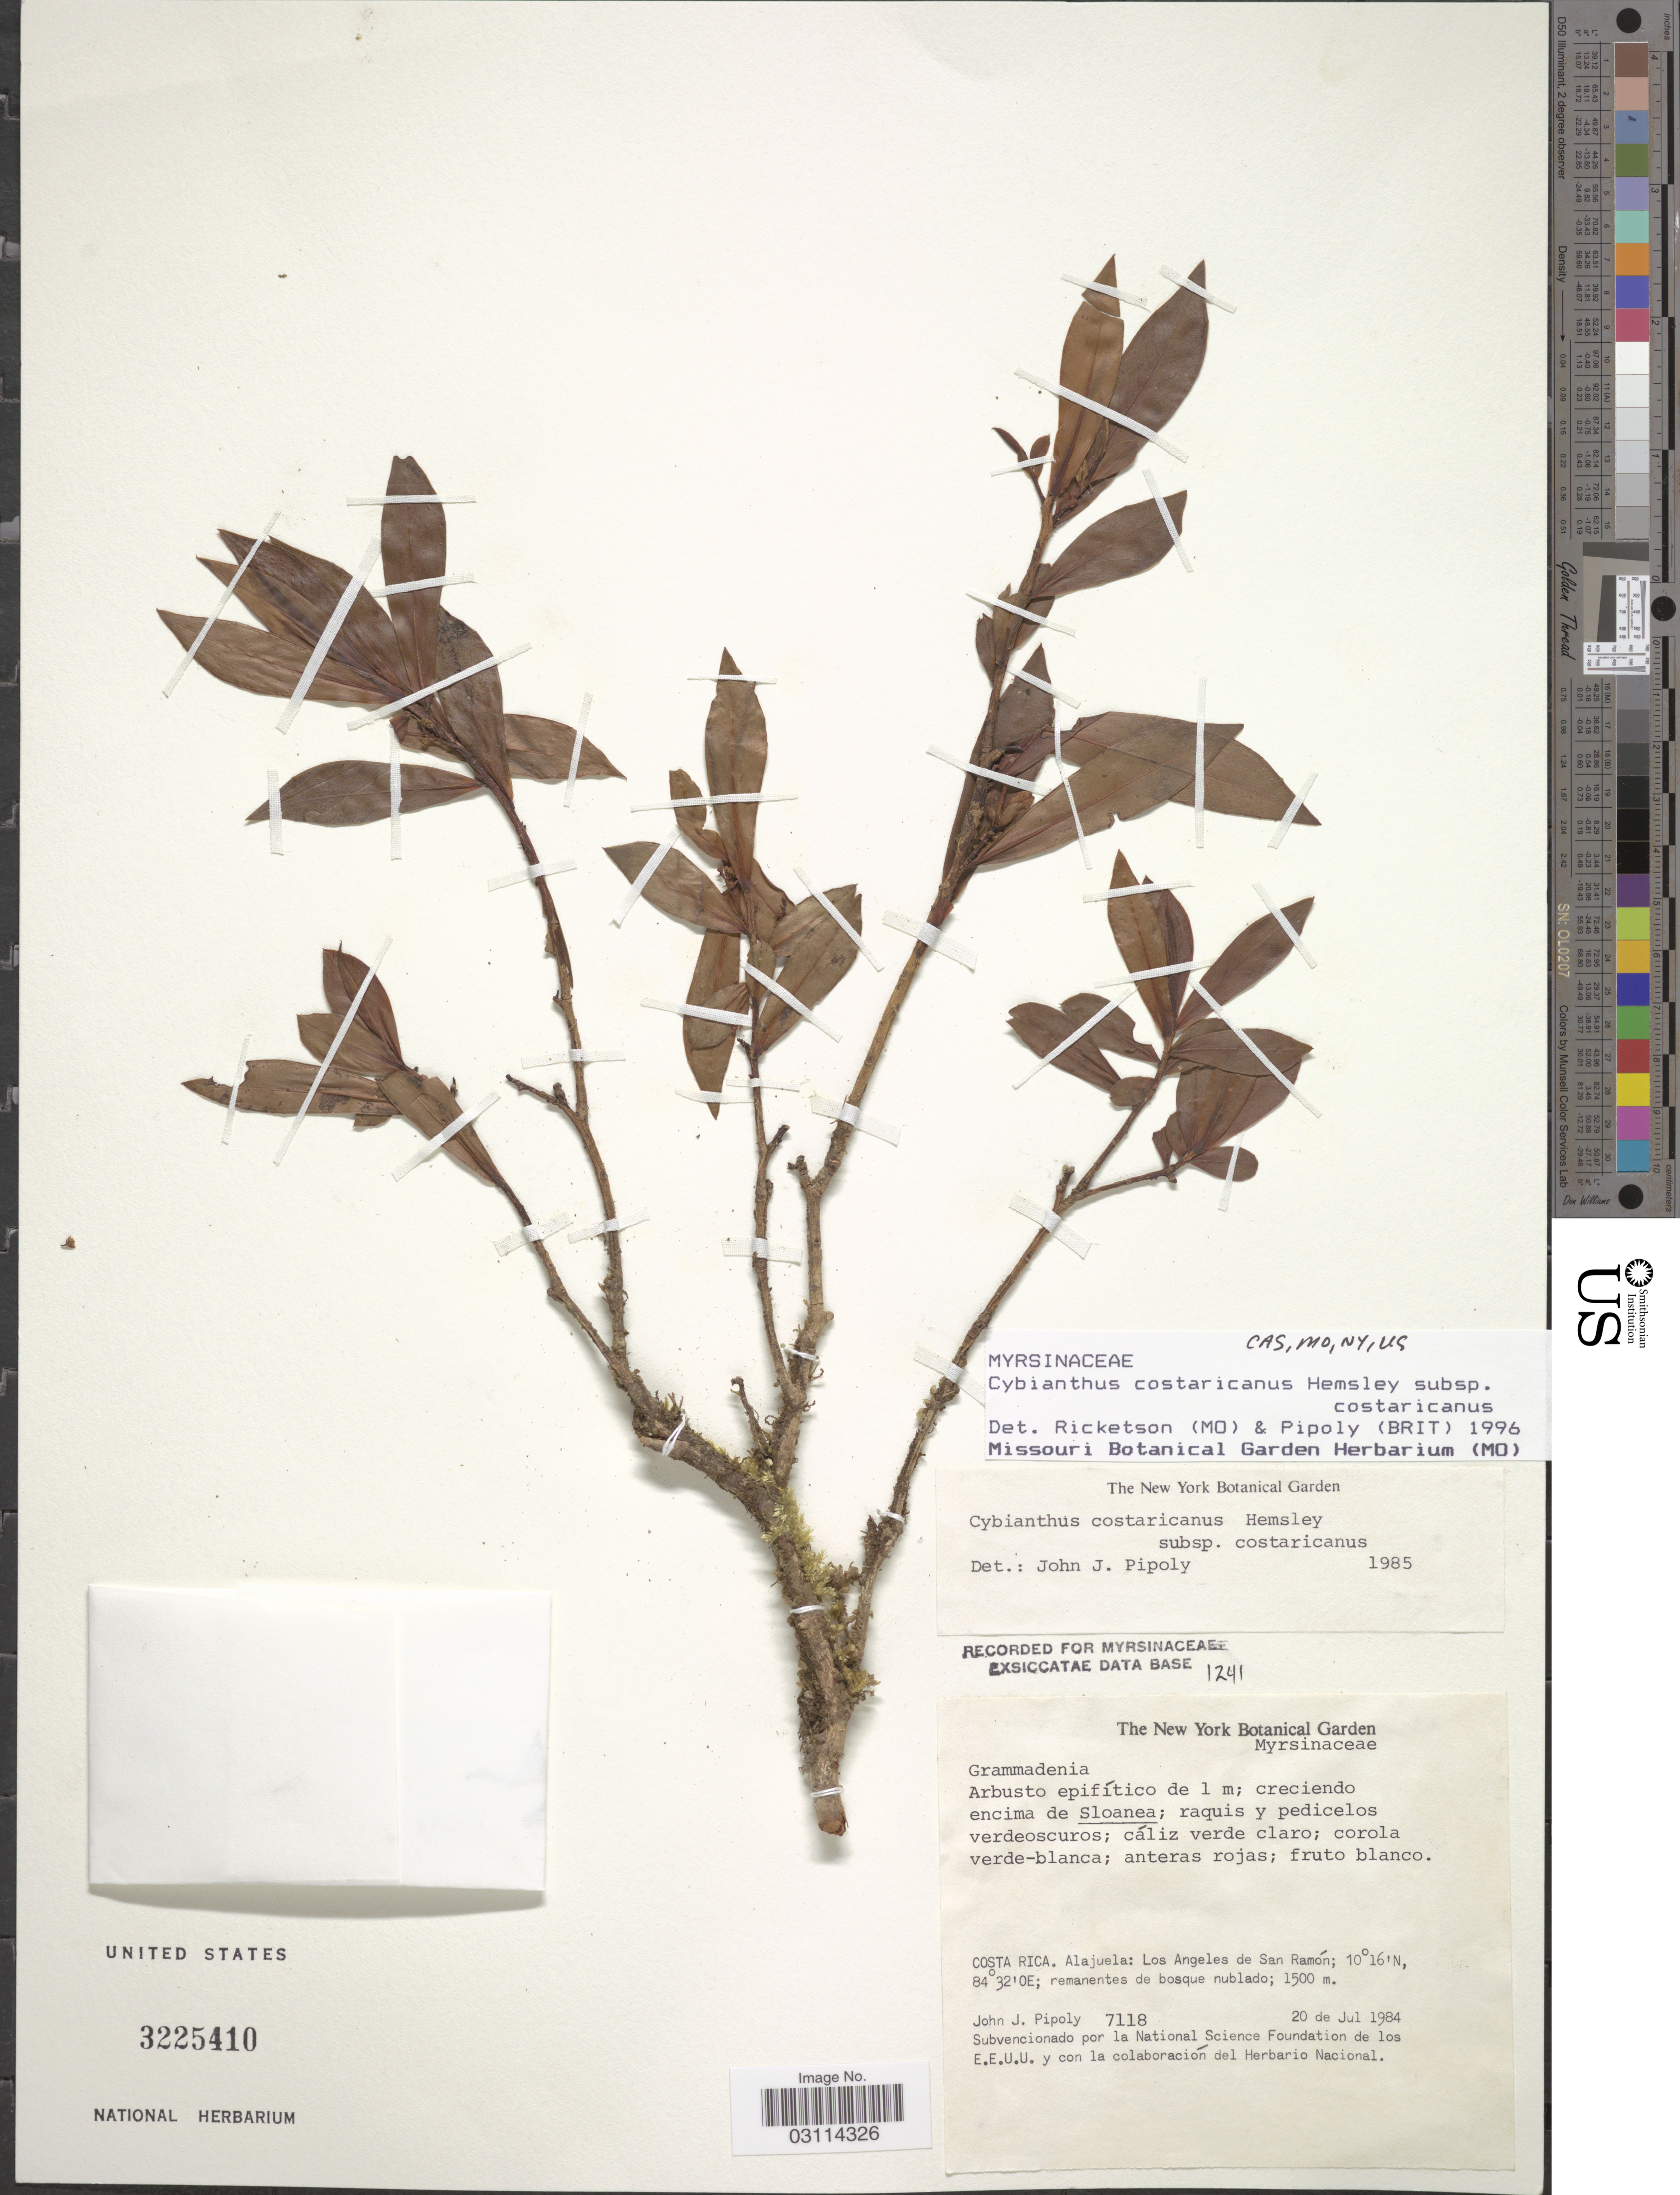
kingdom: Plantae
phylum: Tracheophyta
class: Magnoliopsida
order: Ericales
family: Primulaceae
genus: Cybianthus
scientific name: Cybianthus costaricanus subsp. costaricanus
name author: Hemsl.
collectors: J. J. Pipoly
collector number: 7118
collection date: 1984-07-20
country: Costa Rica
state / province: Alajuela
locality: Los Angeles de San Ramón; remanentes de bosque nublado.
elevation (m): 1500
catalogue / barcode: US 3225410